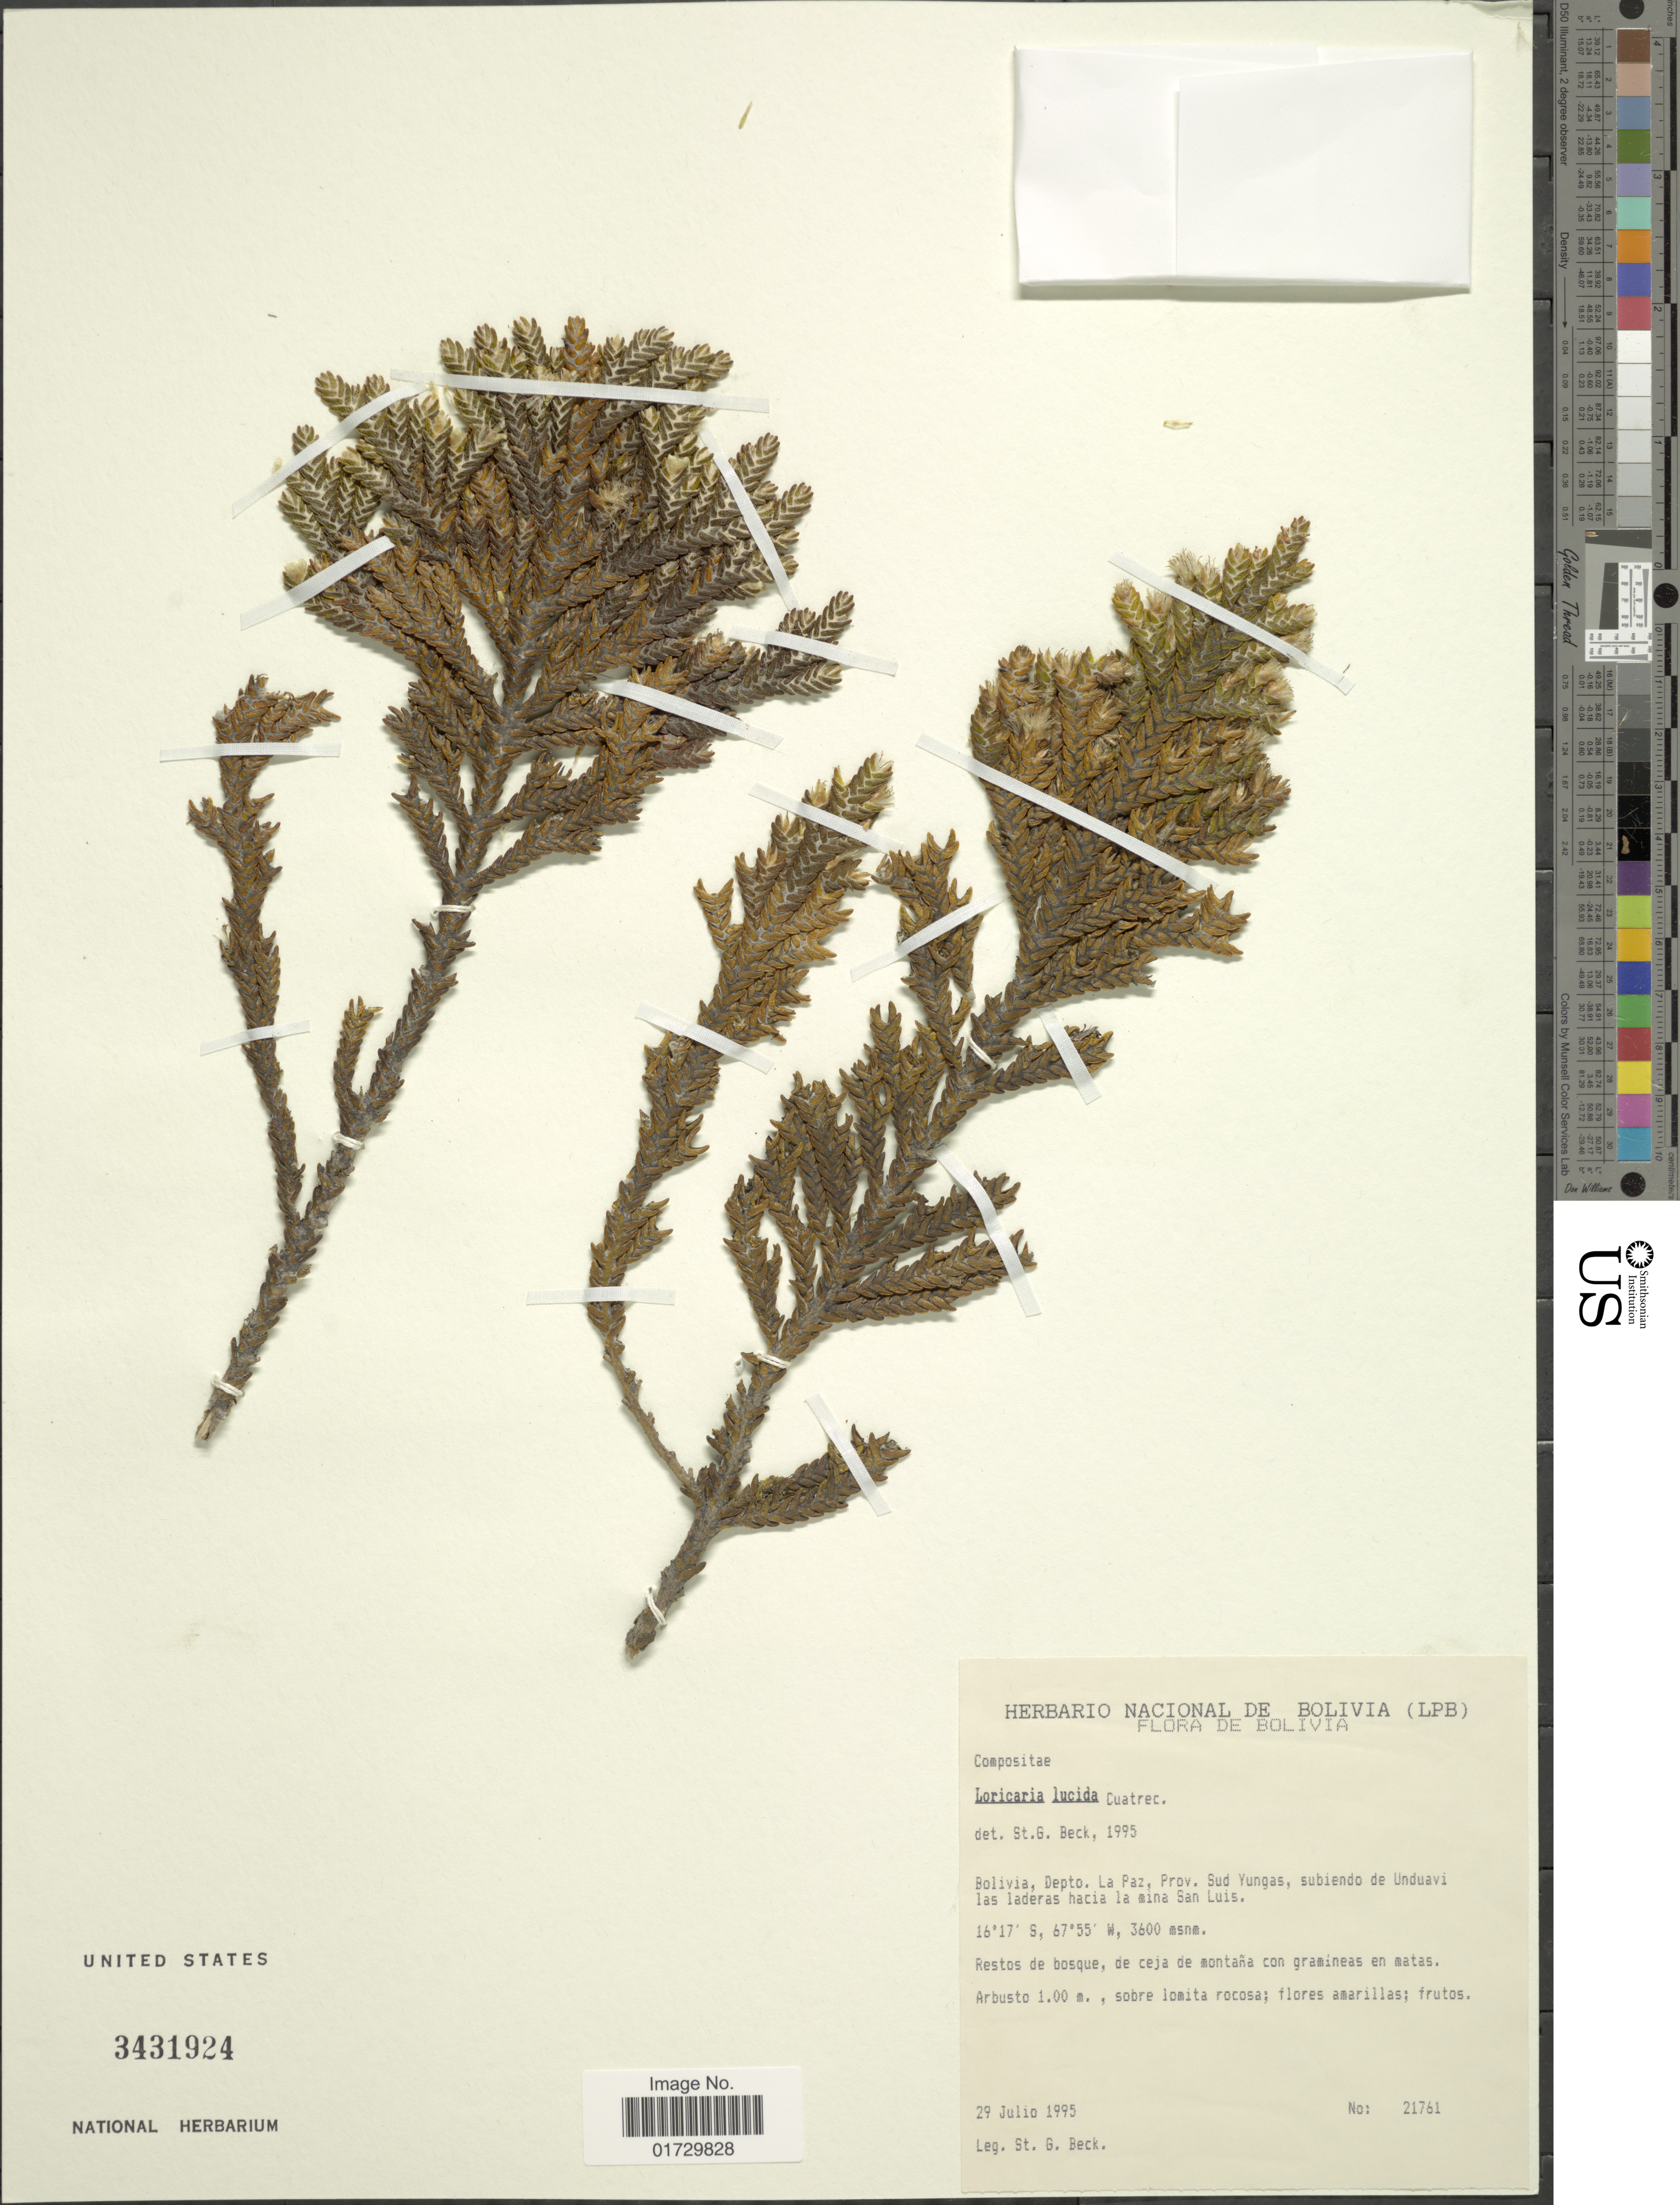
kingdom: Plantae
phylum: Tracheophyta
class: Magnoliopsida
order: Asterales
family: Asteraceae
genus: Loricaria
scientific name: Loricaria lucida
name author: Cuatrec.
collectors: S. G. Beck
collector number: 21761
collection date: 1995-07-29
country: Bolivia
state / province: La Paz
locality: Prov. Sud Yungas, subiendo de Unduavi las laderas hacia la mina San Luis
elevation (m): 3600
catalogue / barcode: US 3431924